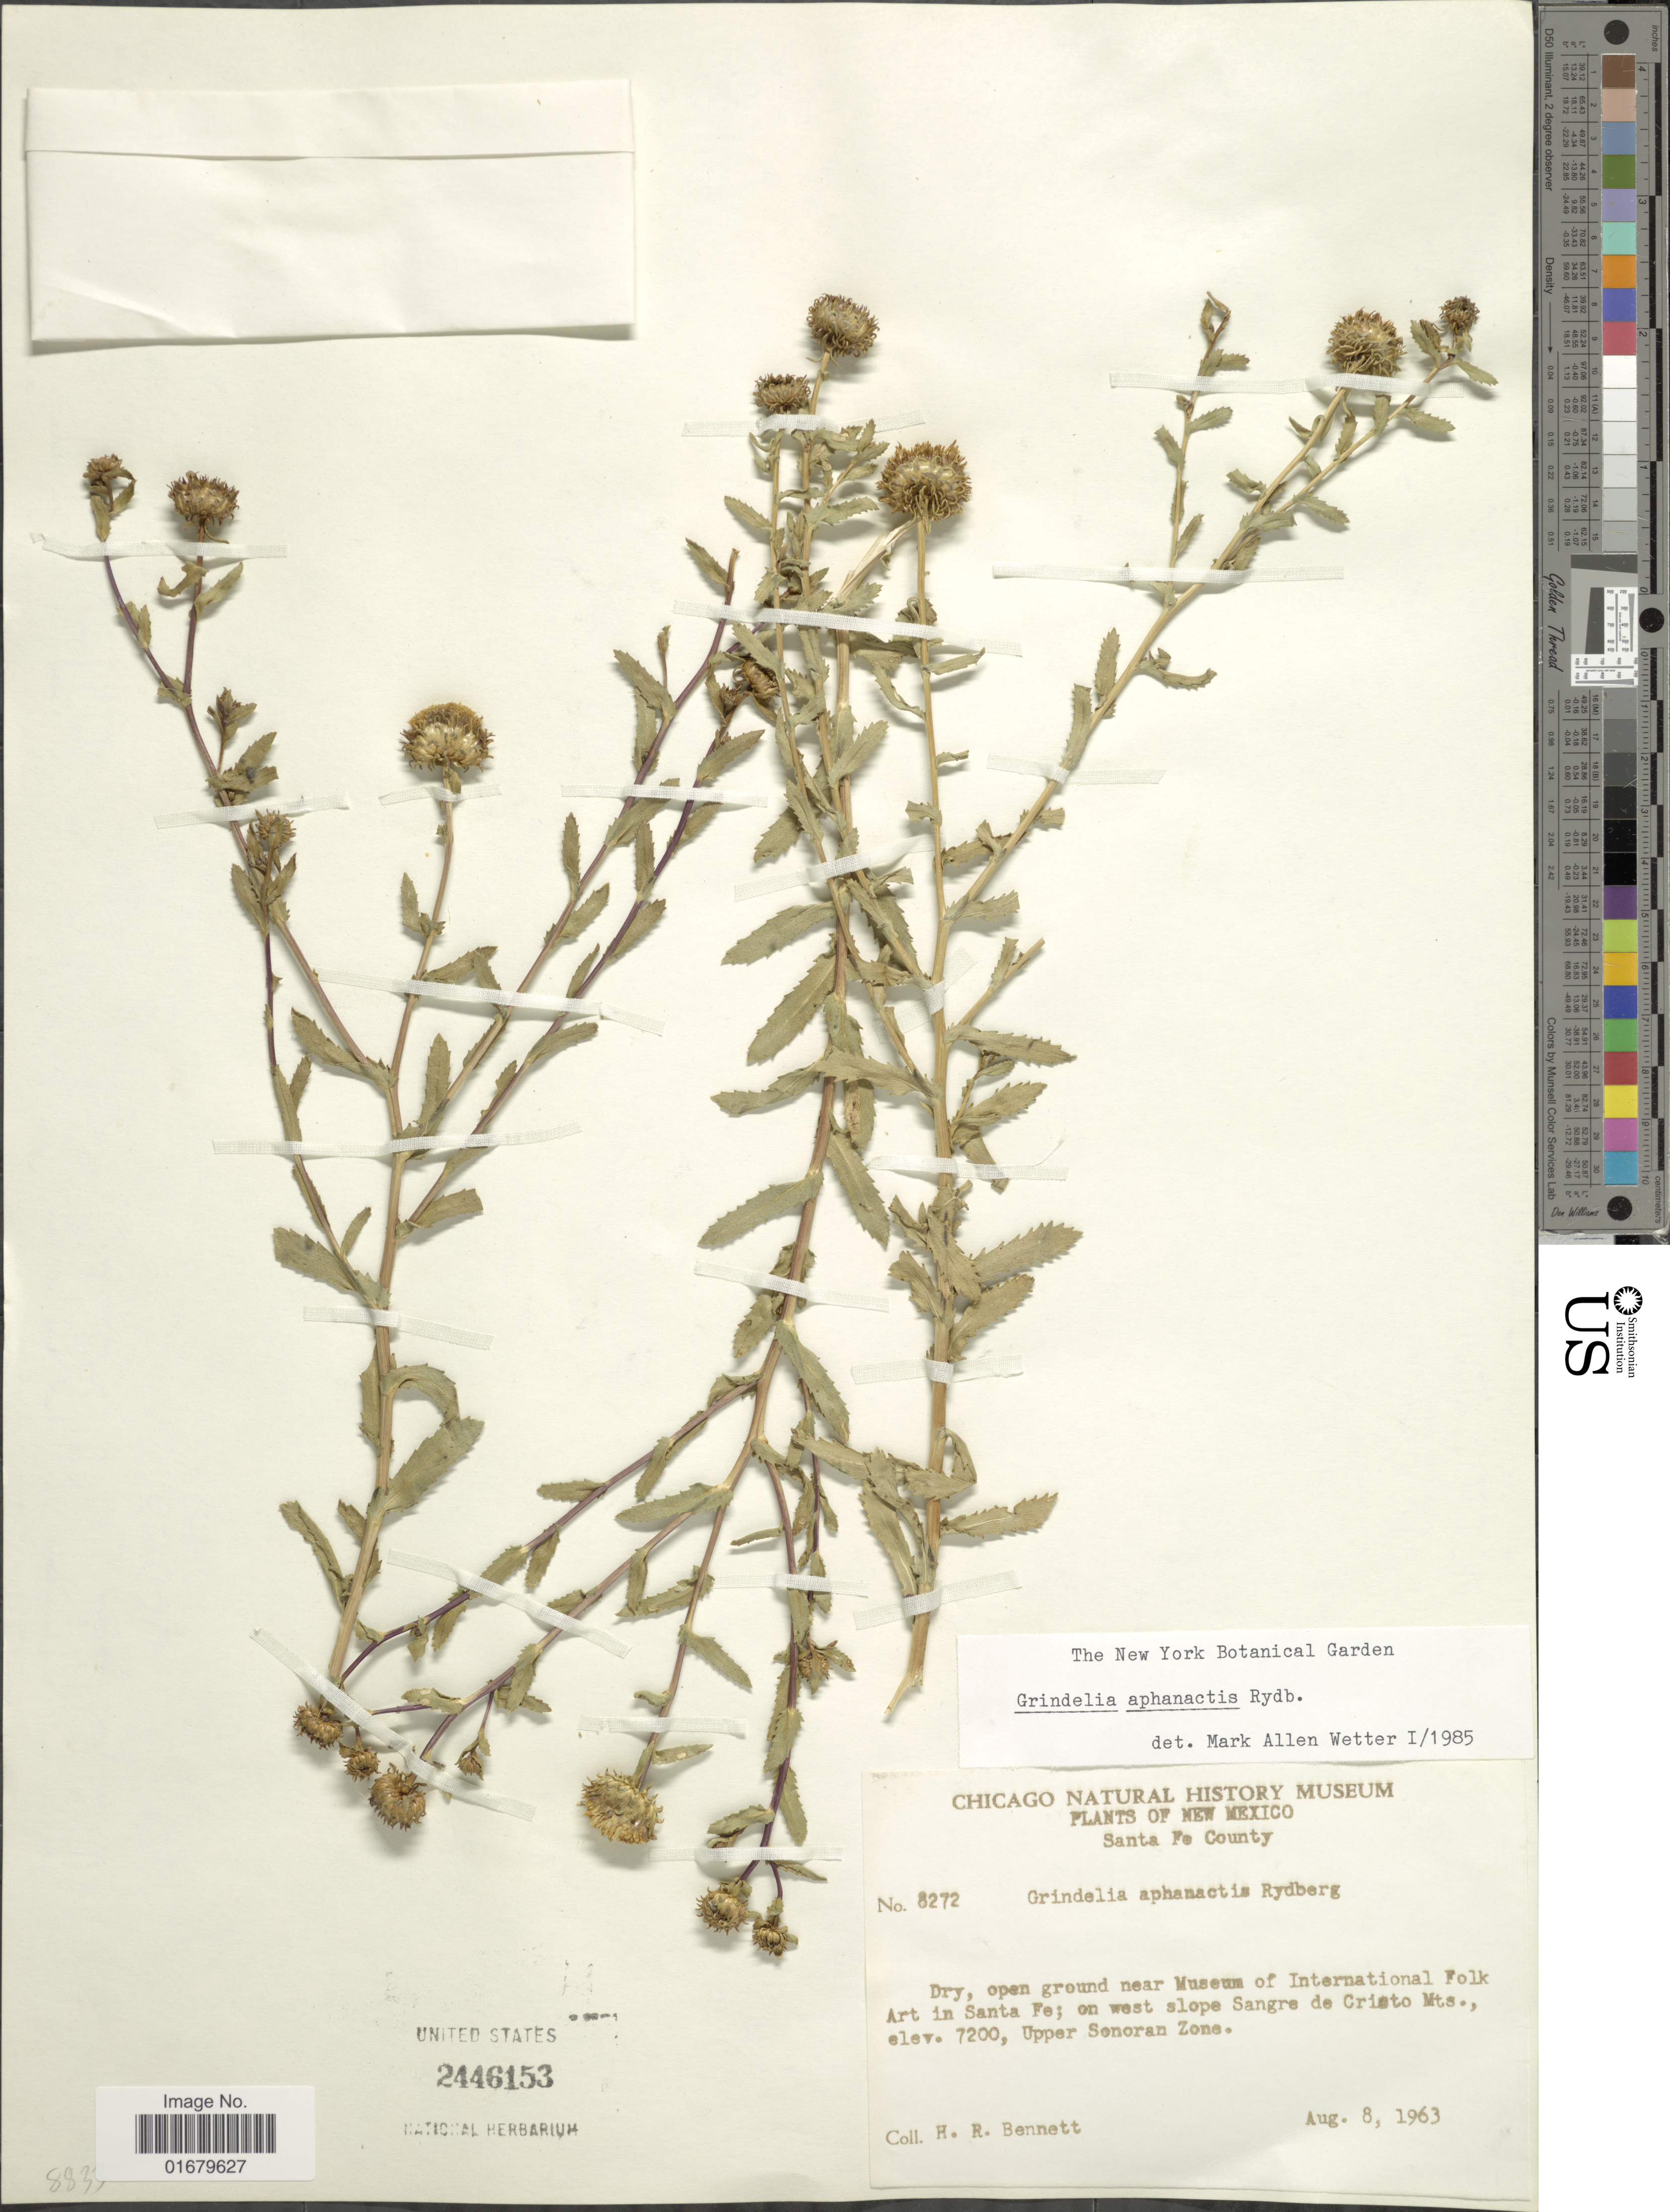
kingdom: Plantae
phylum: Tracheophyta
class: Magnoliopsida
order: Asterales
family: Asteraceae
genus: Grindelia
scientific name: Grindelia aphanactis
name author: Rydb.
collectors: H. R. Bennett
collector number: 8272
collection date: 1963-08-08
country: United States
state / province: New Mexico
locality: Santa Fe County, Dry, open ground near Museum of International Folk Art in Santa Fe; on west slope Sangre de Cristo Mts., Upper Sonoran Zone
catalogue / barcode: US 2446153